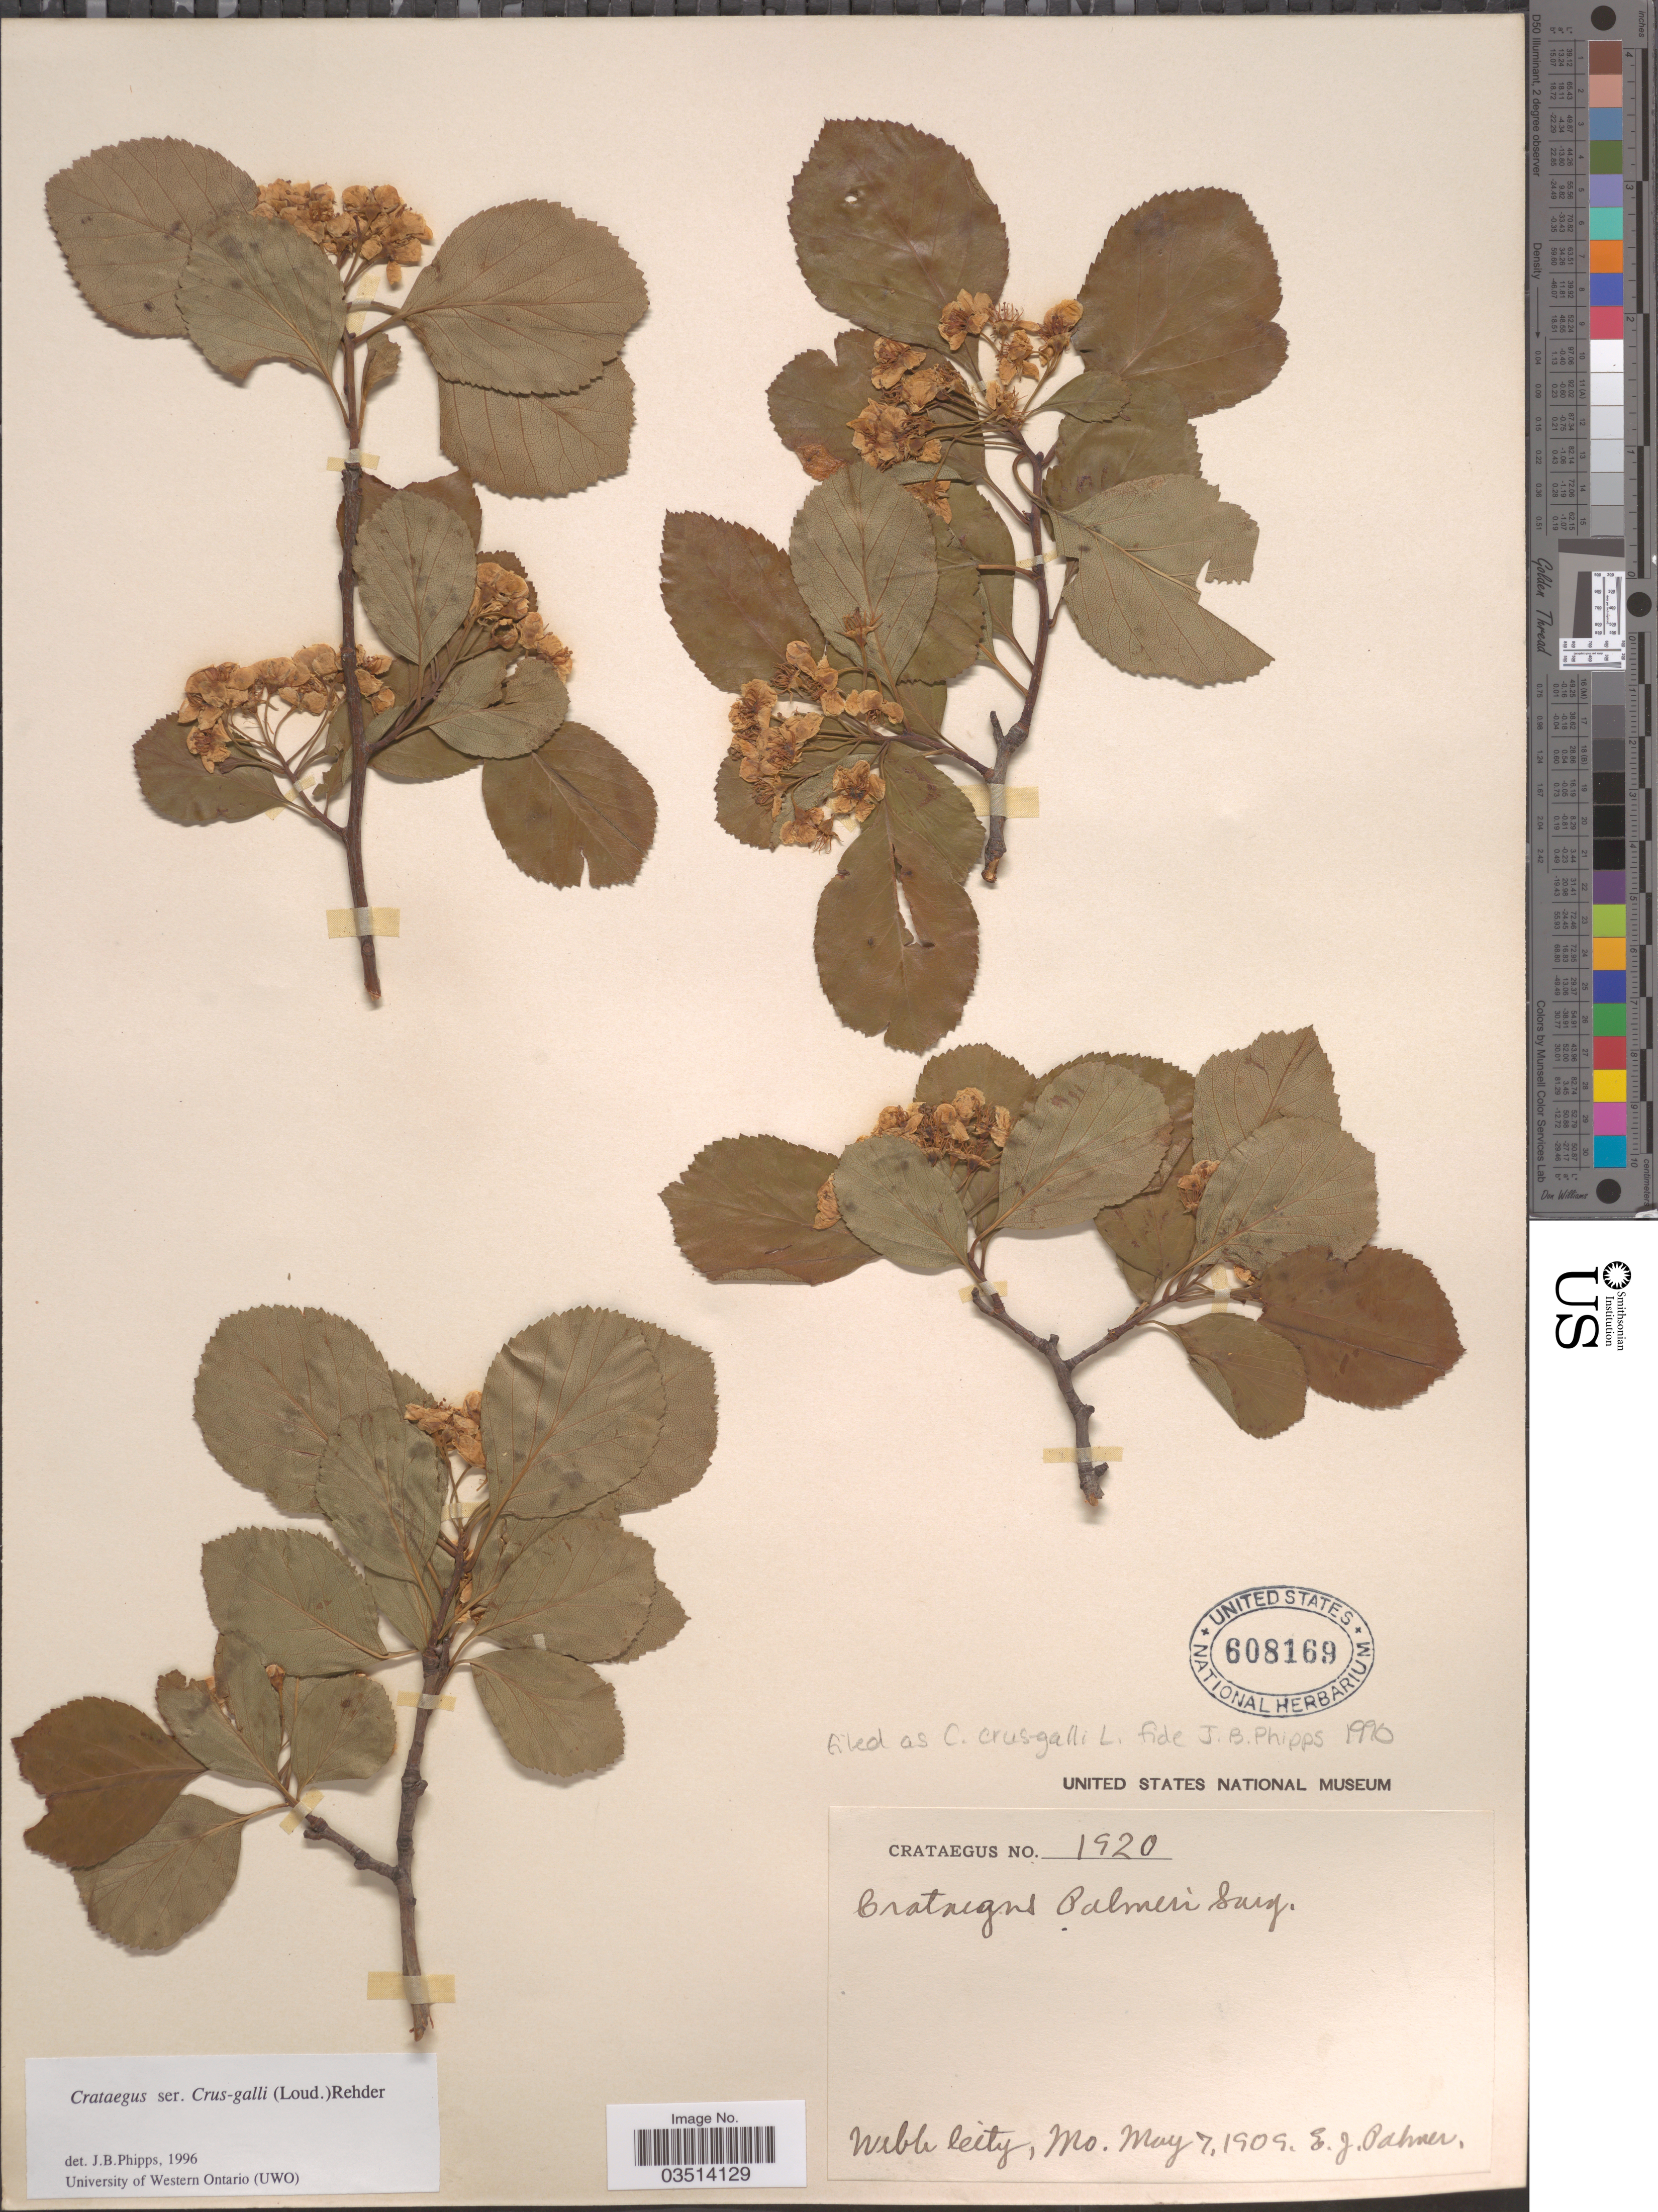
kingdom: Plantae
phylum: Tracheophyta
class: Magnoliopsida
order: Rosales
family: Rosaceae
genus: Crataegus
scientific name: Crataegus crus-galli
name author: L.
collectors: E. J. Palmer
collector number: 1920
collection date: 1909-05-07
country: United States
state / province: Missouri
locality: Webb City.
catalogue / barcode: US 608169